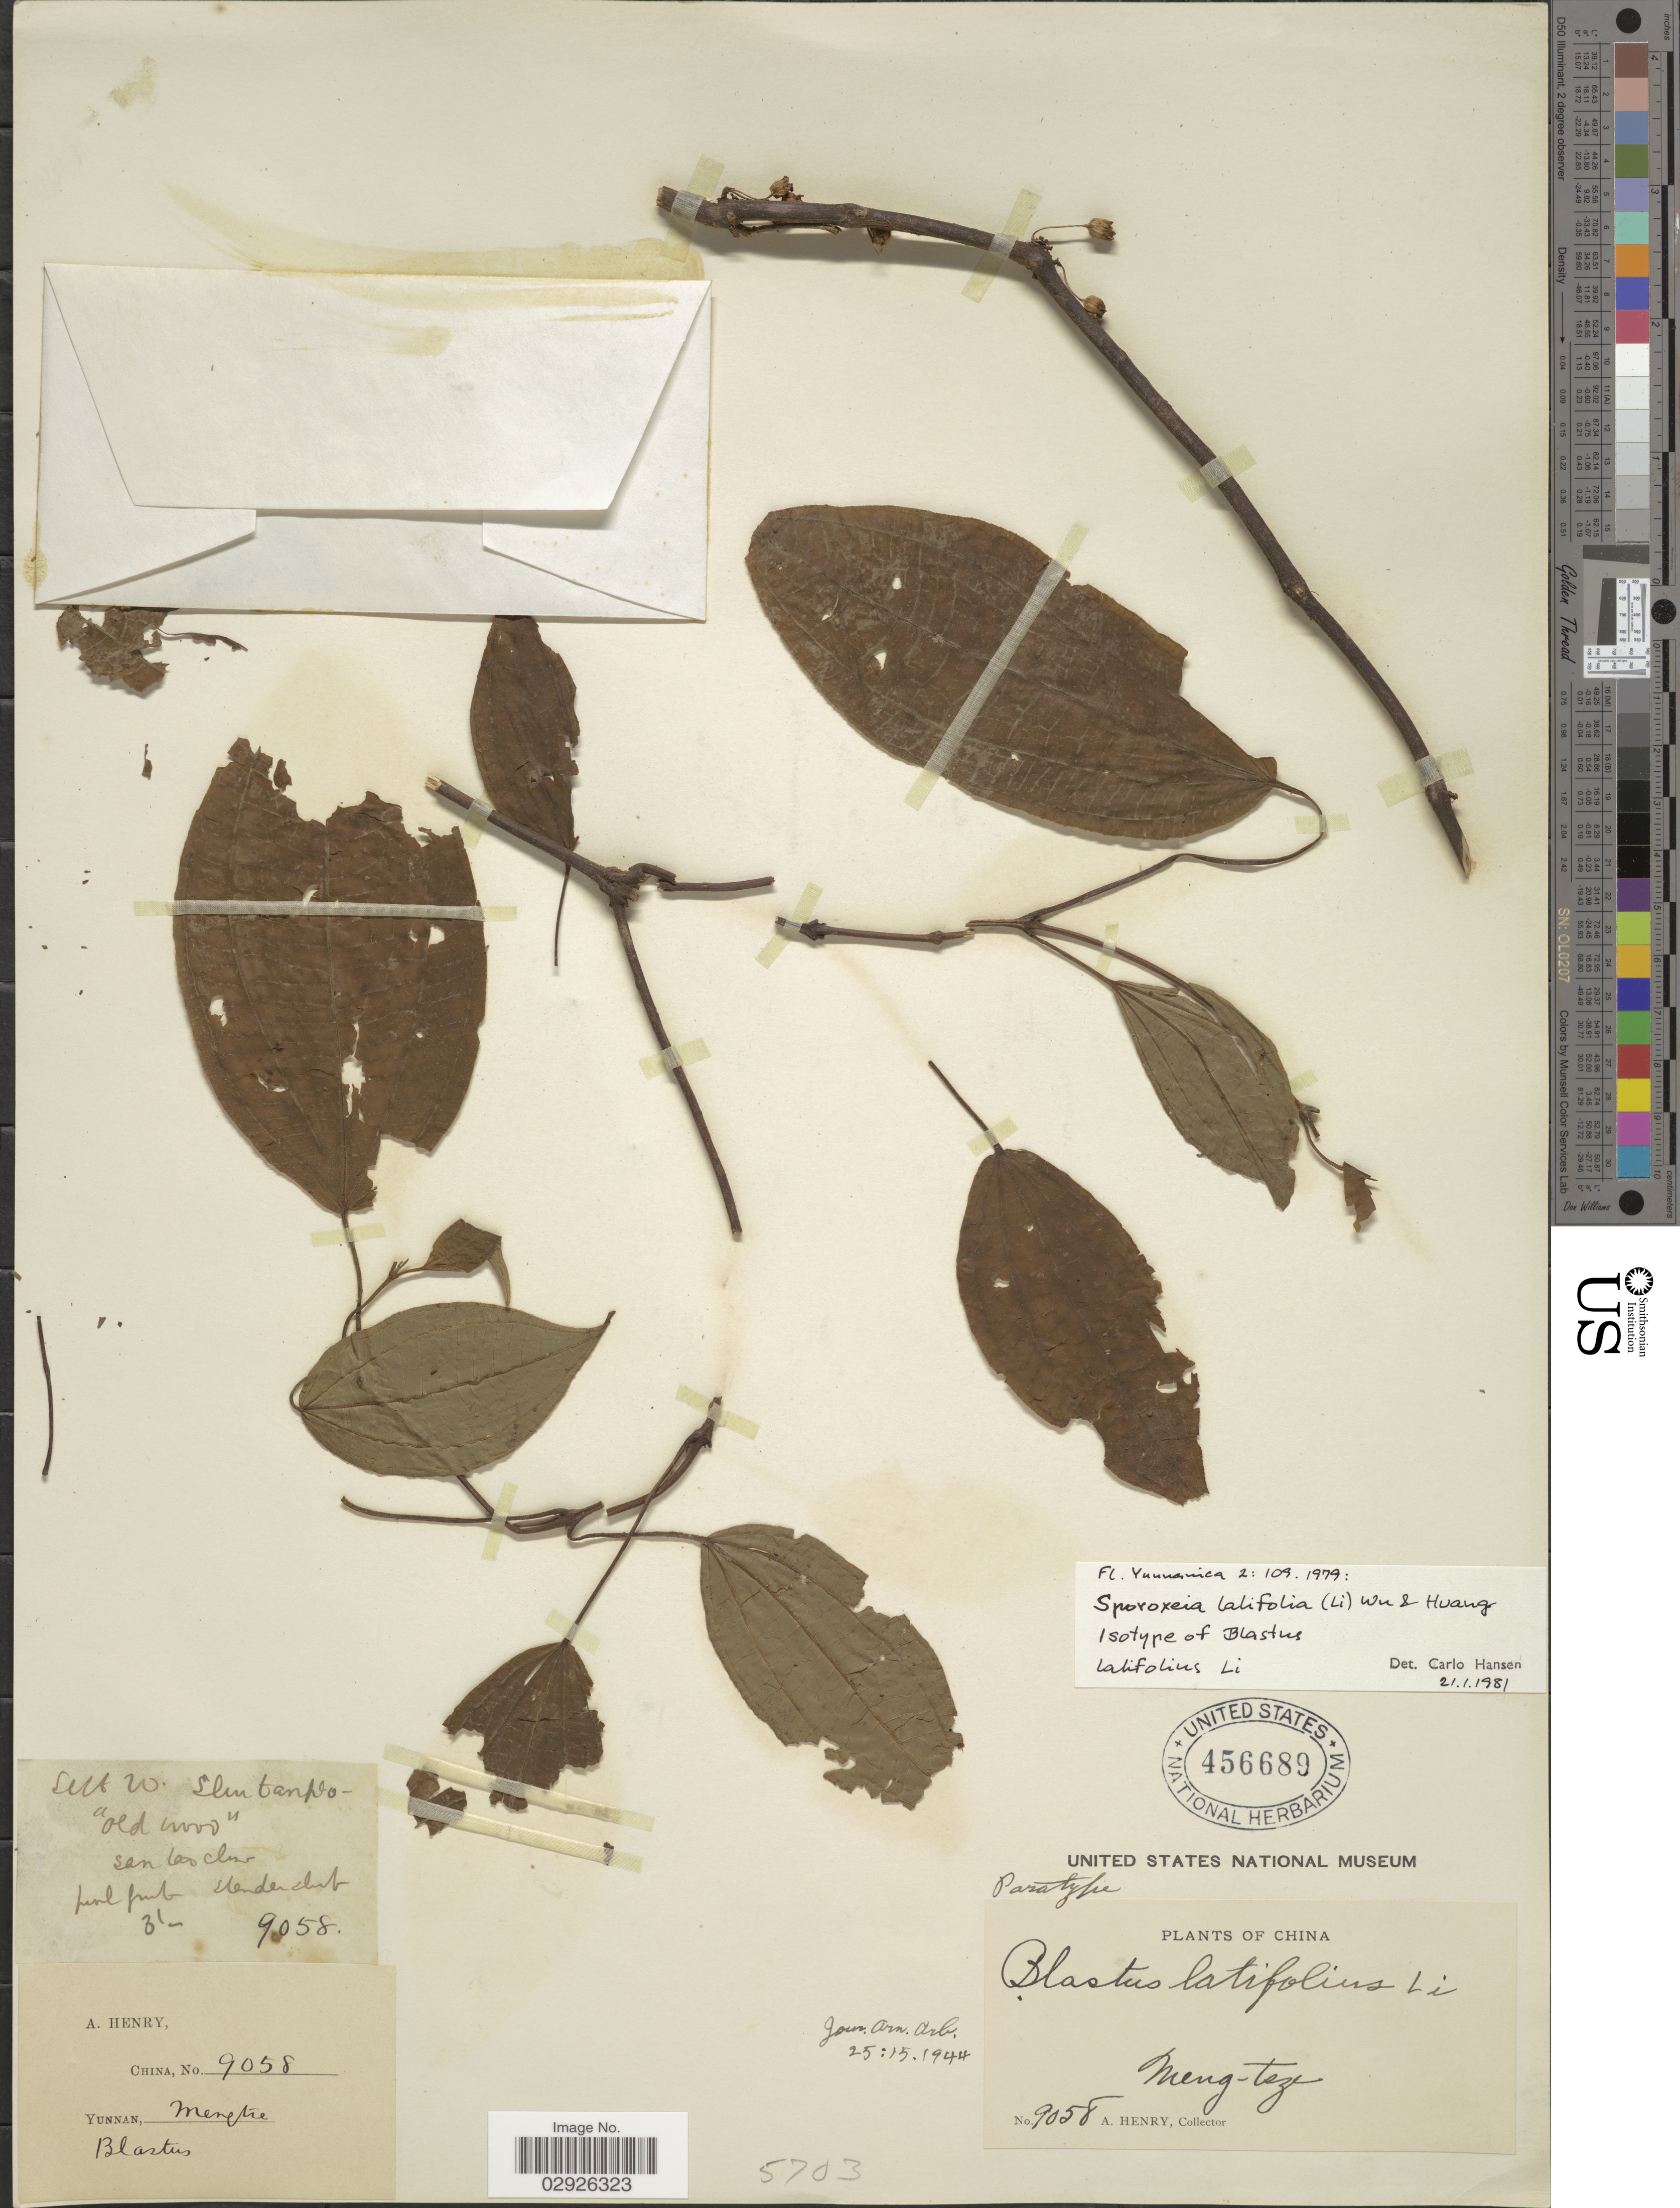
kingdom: Plantae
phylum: Tracheophyta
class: Magnoliopsida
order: Myrtales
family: Melastomataceae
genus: Sporoxeia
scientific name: Sporoxeia latifolia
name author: (H.L. Li) C.Y. Wu & Y.C. Huang ex C. Chen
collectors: A. Henry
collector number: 9058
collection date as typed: Transcribed d/m/y: /9/20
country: China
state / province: Yunnan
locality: Meng-tsze.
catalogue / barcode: US 456689